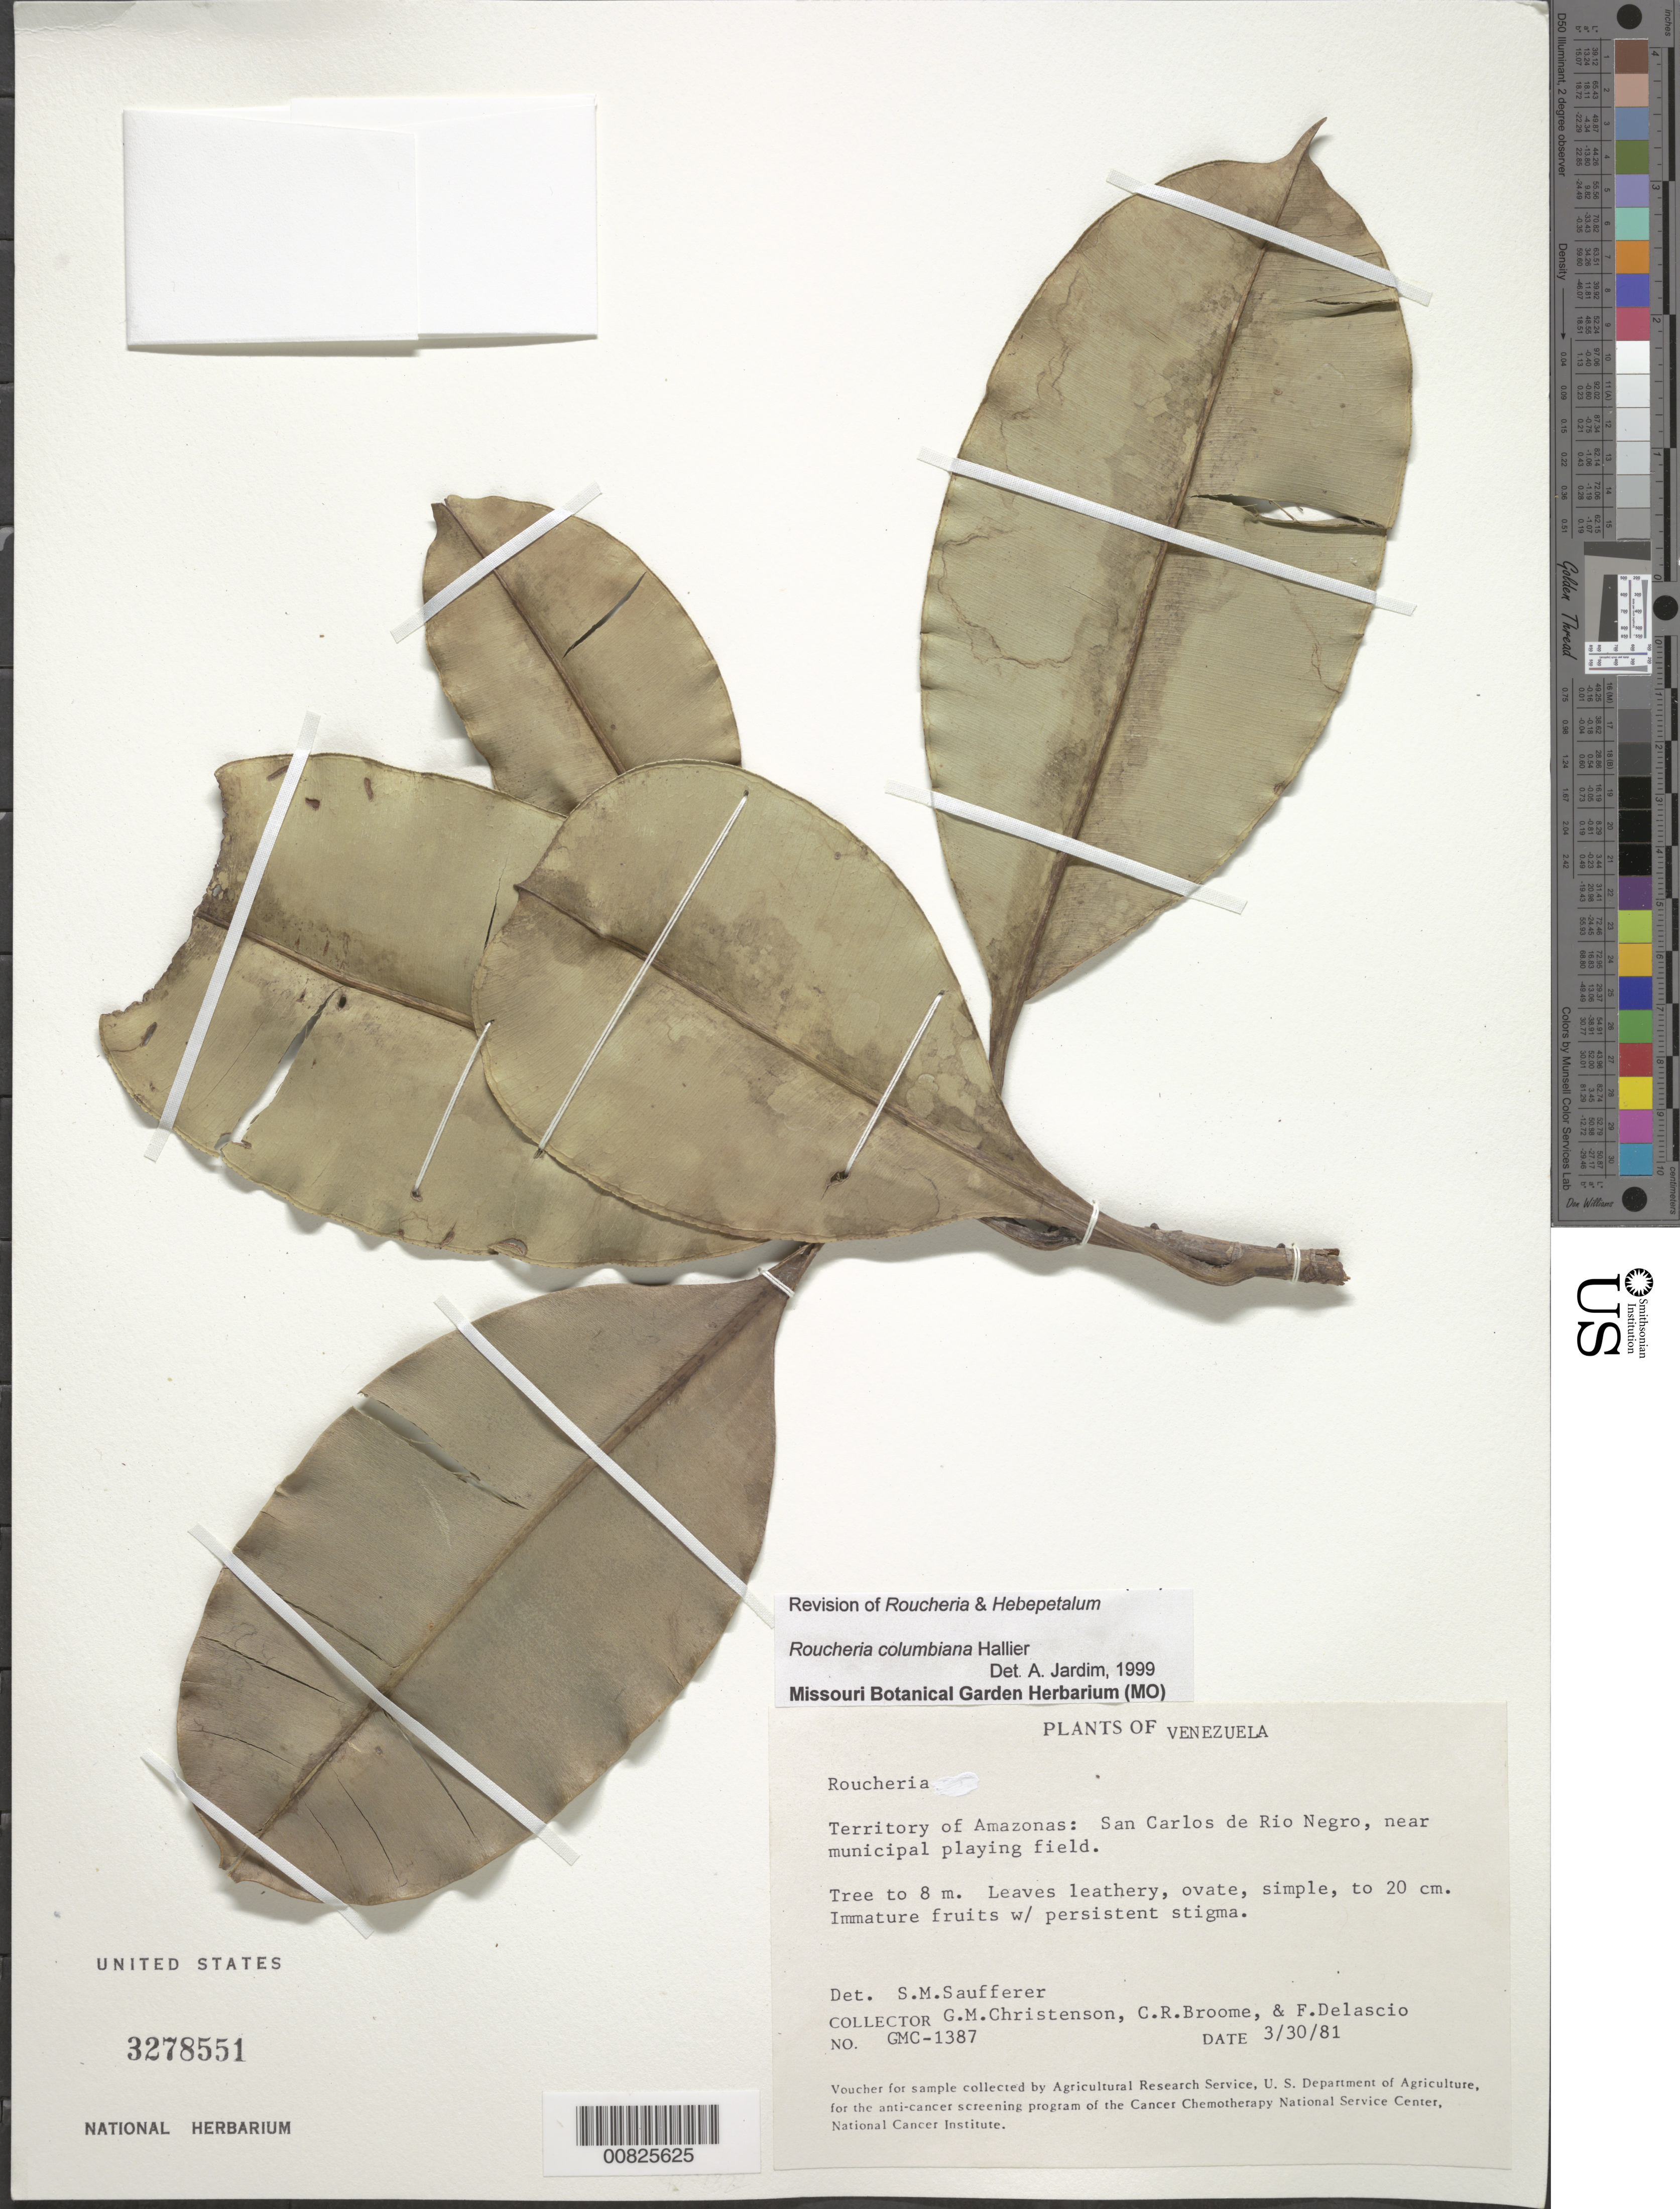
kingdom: Plantae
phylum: Tracheophyta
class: Magnoliopsida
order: Malpighiales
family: Linaceae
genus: Roucheria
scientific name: Roucheria columbiana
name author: Hallier f.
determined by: Saufferer, S. M.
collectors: G. Christenson, C. R. Broome & F. Delascio C.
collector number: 1387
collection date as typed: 30-Mar-81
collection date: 1981-03-30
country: Venezuela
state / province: Amazonas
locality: San Carlos de Río Negro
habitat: Near municipal playing field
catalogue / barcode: US 3278551